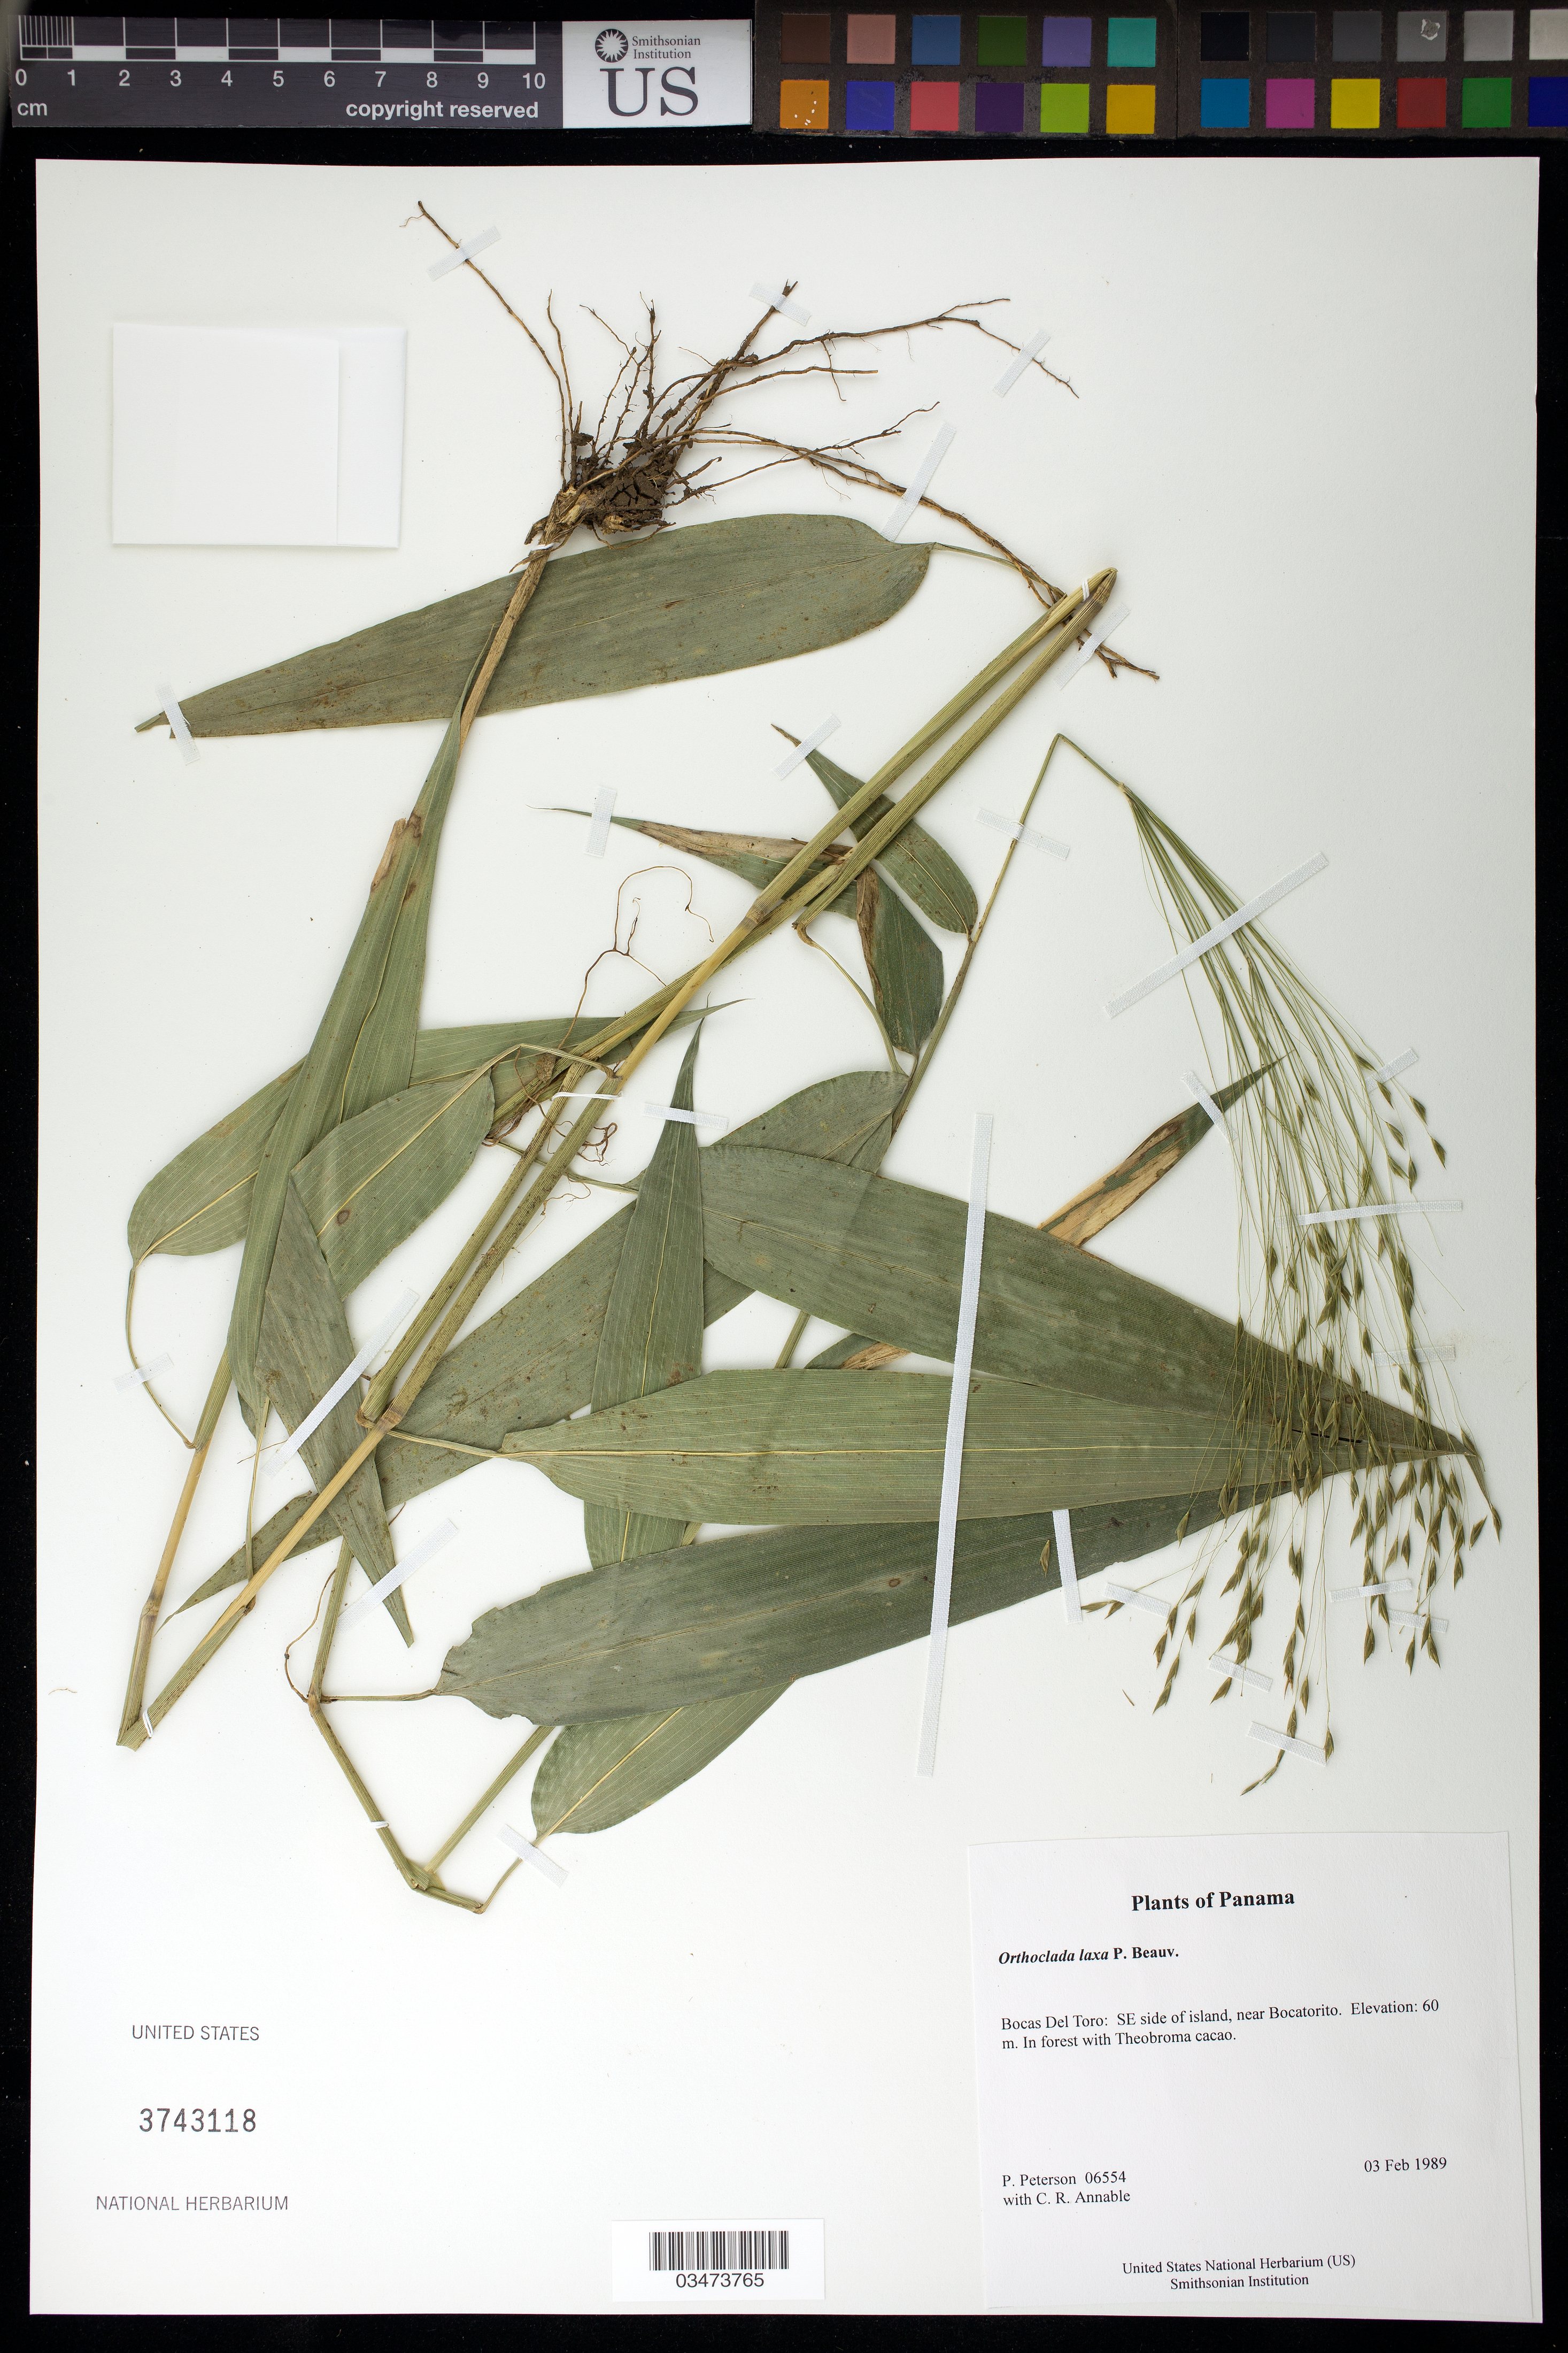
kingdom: Plantae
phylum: Tracheophyta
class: Liliopsida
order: Poales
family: Poaceae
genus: Orthoclada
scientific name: Orthoclada laxa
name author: P. Beauv.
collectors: P. M. Peterson & C. R. Annable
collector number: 06554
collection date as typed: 03 Feb 1989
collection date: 1989-02-03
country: Panama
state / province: Bocas del Toro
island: San Cristobal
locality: SE side of island, near Bocatorito.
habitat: In forest with Theobroma cacao.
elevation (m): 60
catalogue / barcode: US 3743118